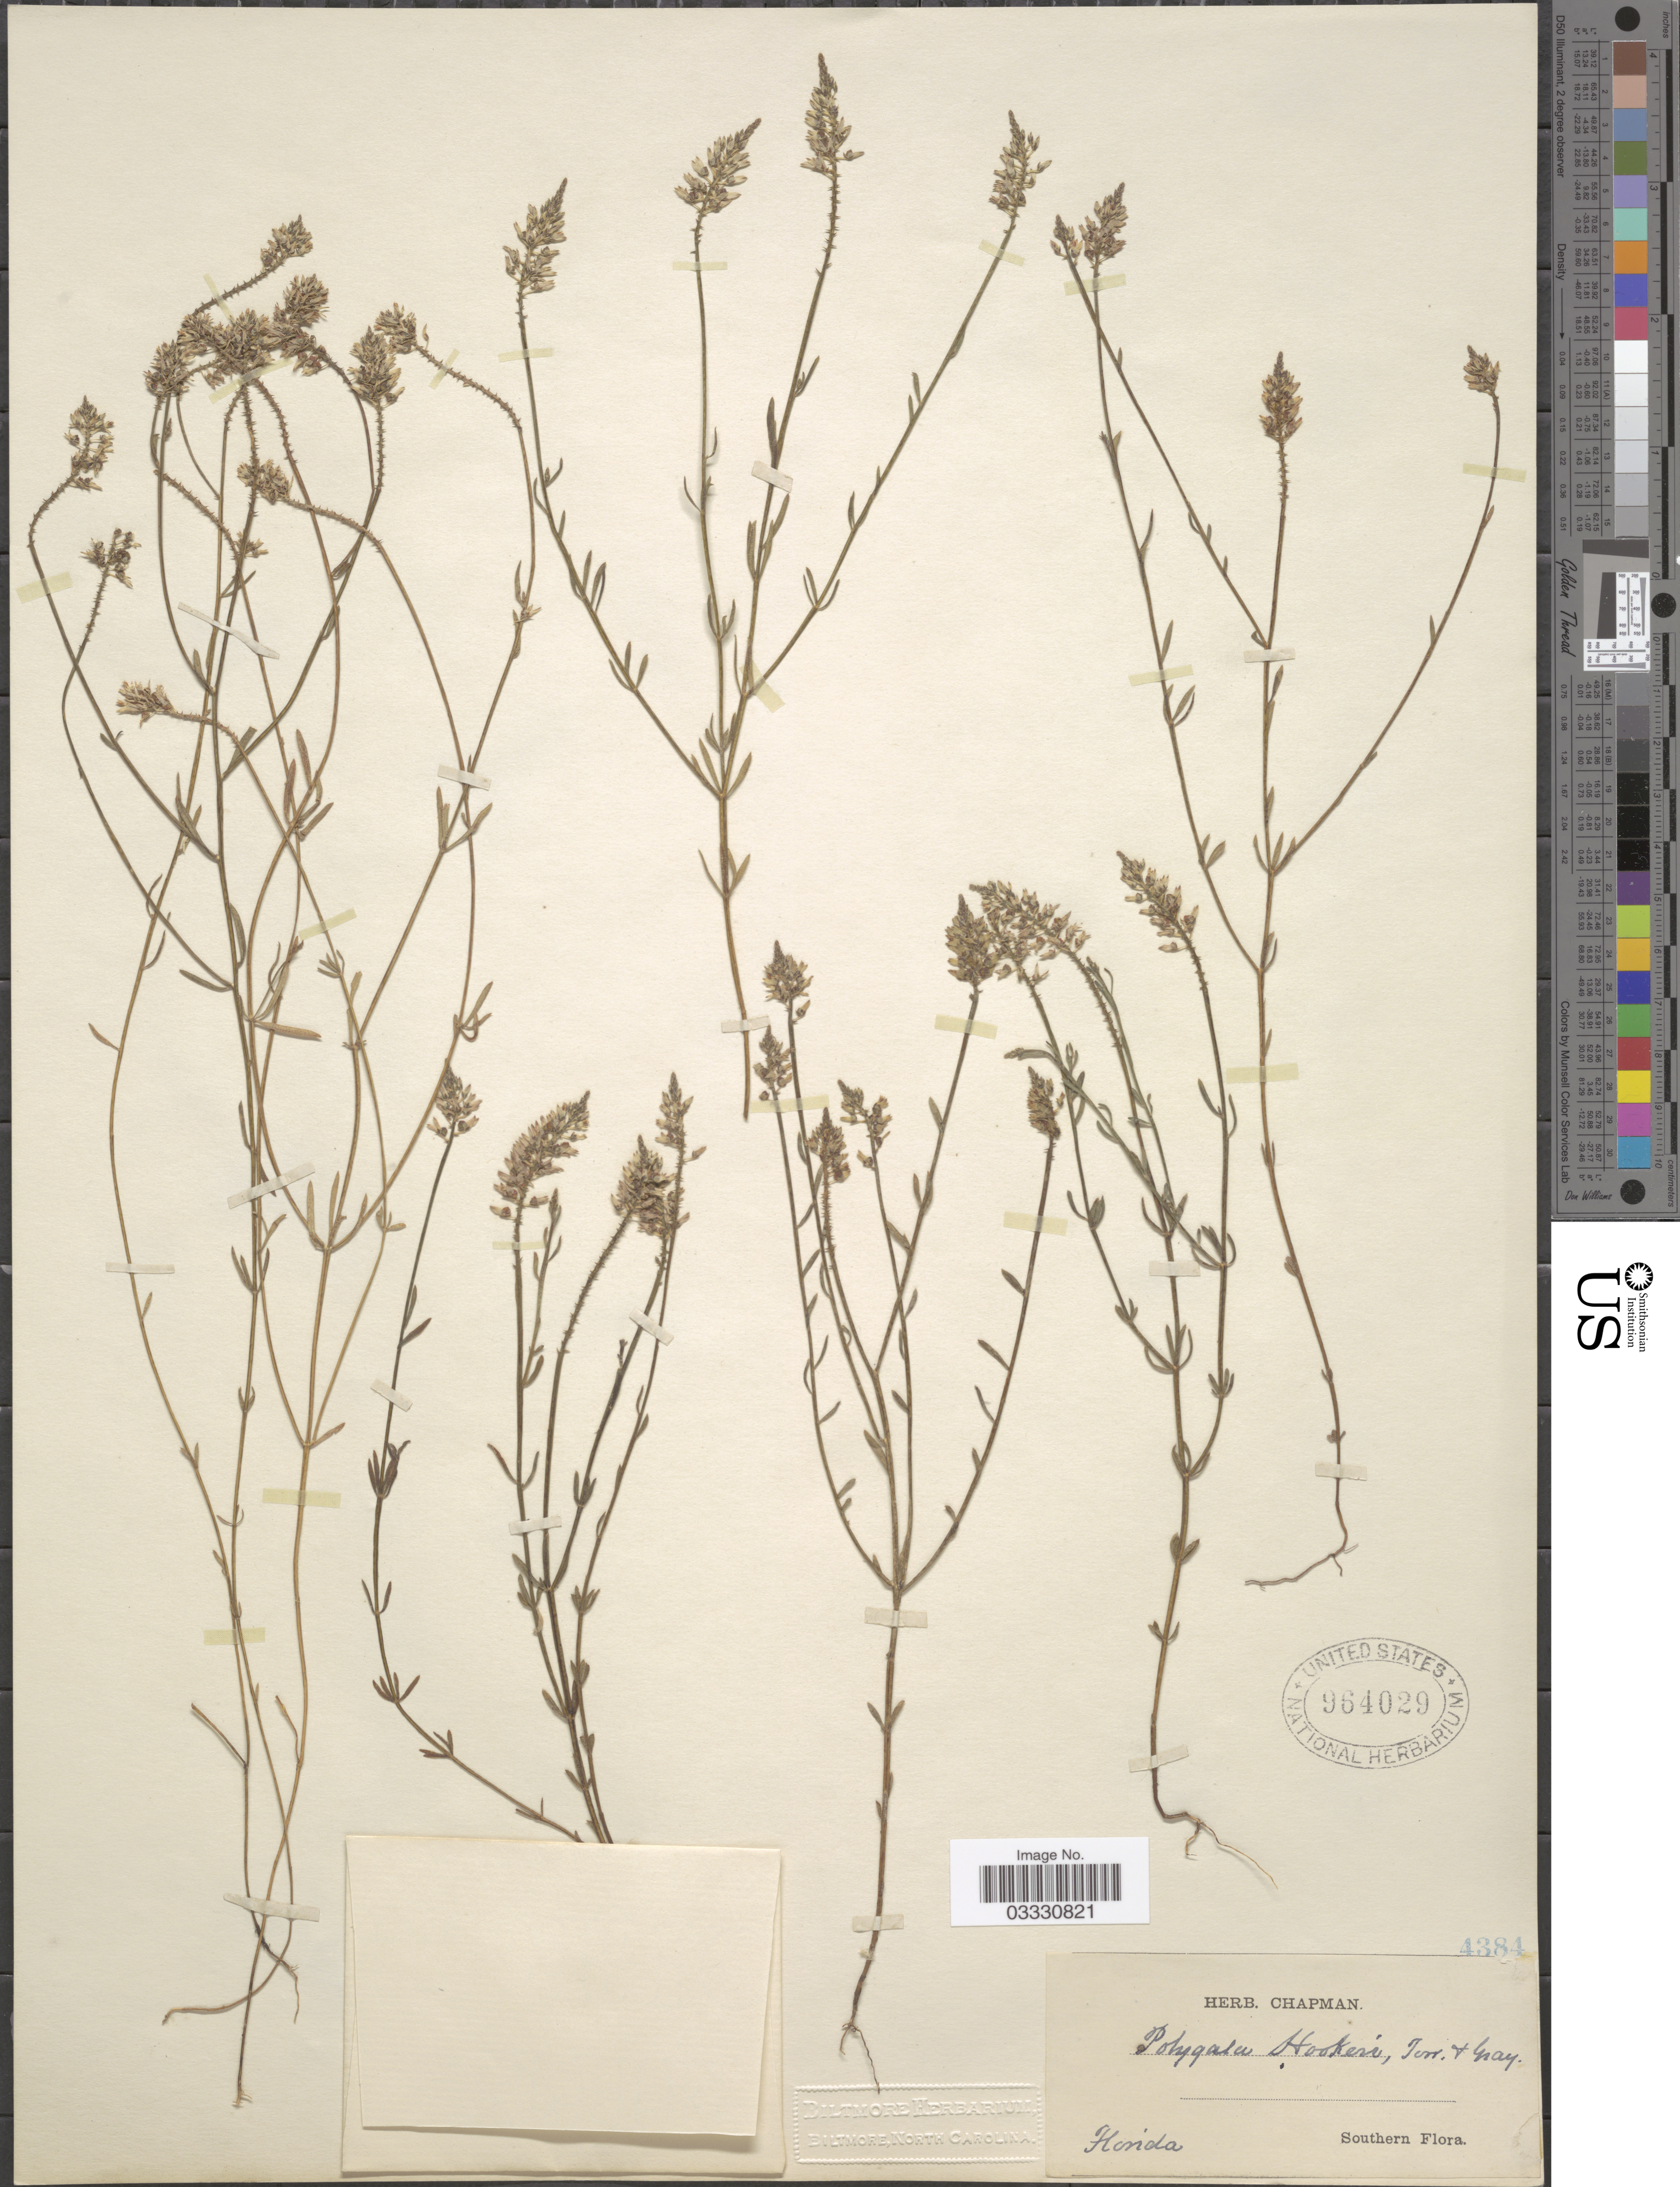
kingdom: Plantae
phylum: Tracheophyta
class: Magnoliopsida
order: Fabales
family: Polygalaceae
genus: Polygala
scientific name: Polygala hookeri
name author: Torr. & A. Gray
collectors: ex herb. Chapman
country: United States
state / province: Florida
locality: Southern.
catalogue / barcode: US 964029